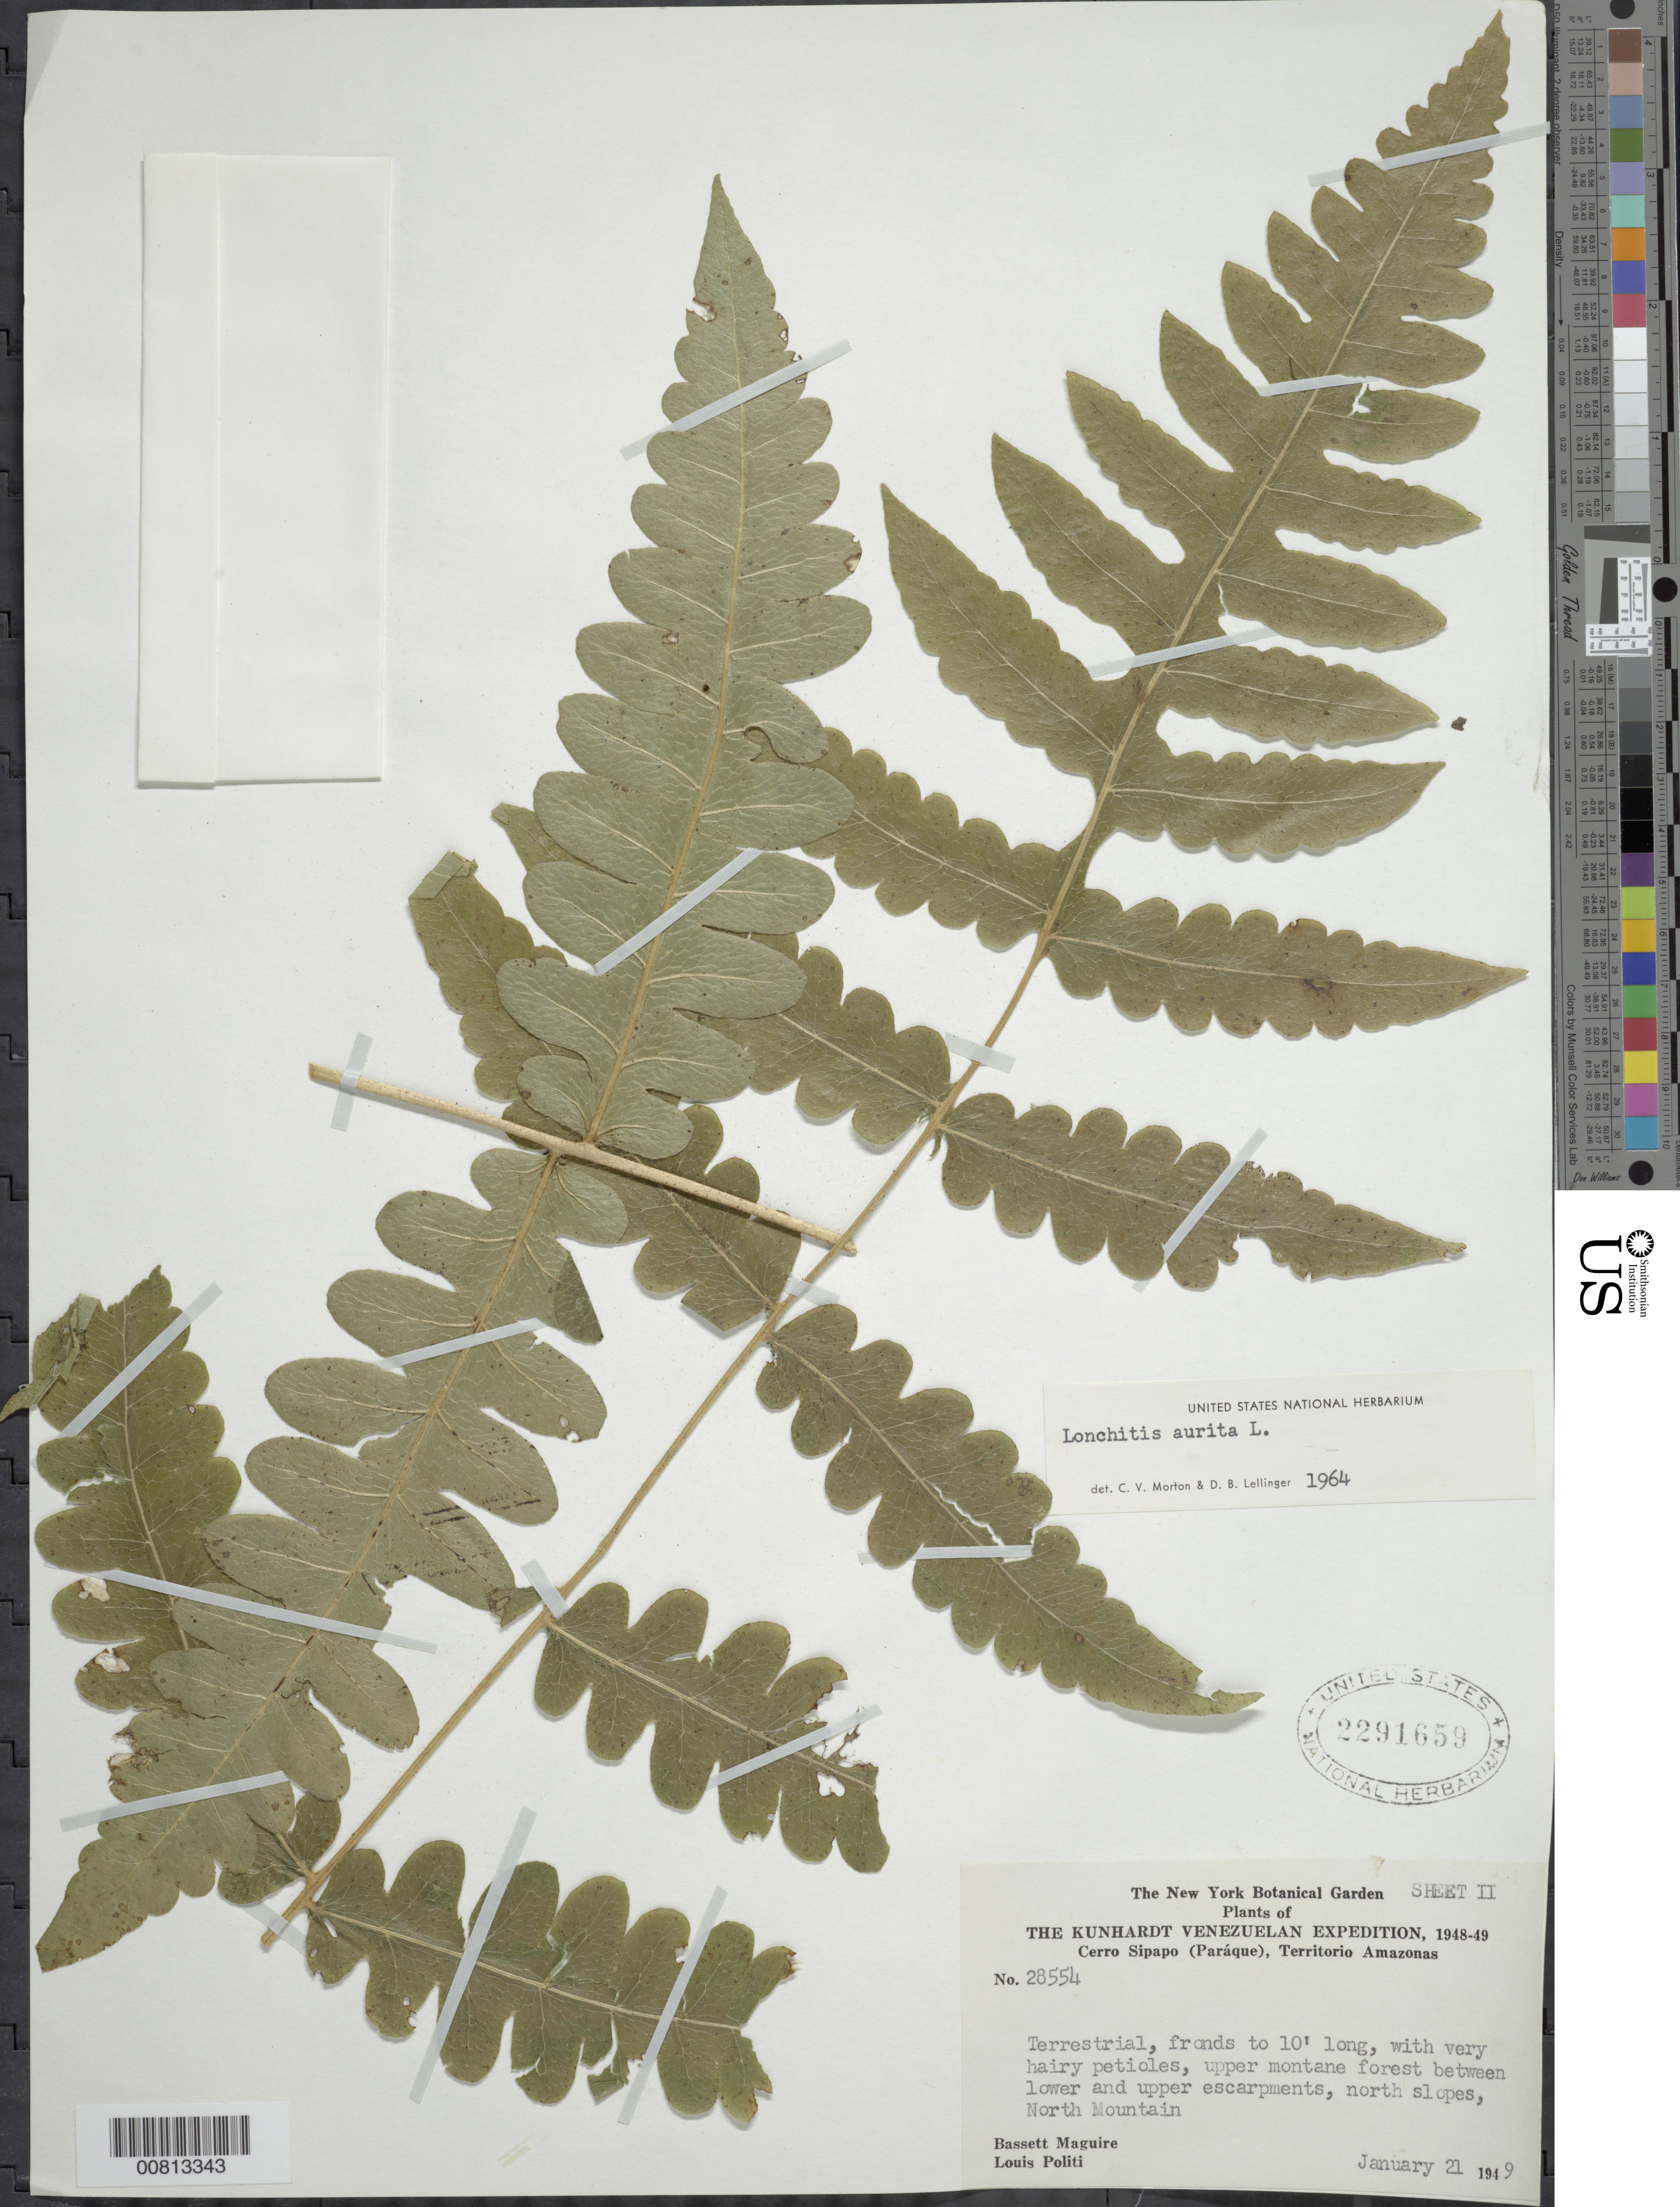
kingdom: Plantae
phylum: Tracheophyta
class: Polypodiopsida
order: Polypodiales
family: Dennstaedtiaceae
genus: Blotiella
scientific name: Blotiella lindeniana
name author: (Hook.) R.M. Tryon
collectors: B. Maguire & L. Politi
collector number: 28554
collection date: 1949-01-21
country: Venezuela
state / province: Amazonas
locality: The Kunhardt Venezuela, Cerro Sipapo (Paráque), upper montane forest between lower and upper escarpments, north slopes, North Mountain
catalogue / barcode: US 2291659